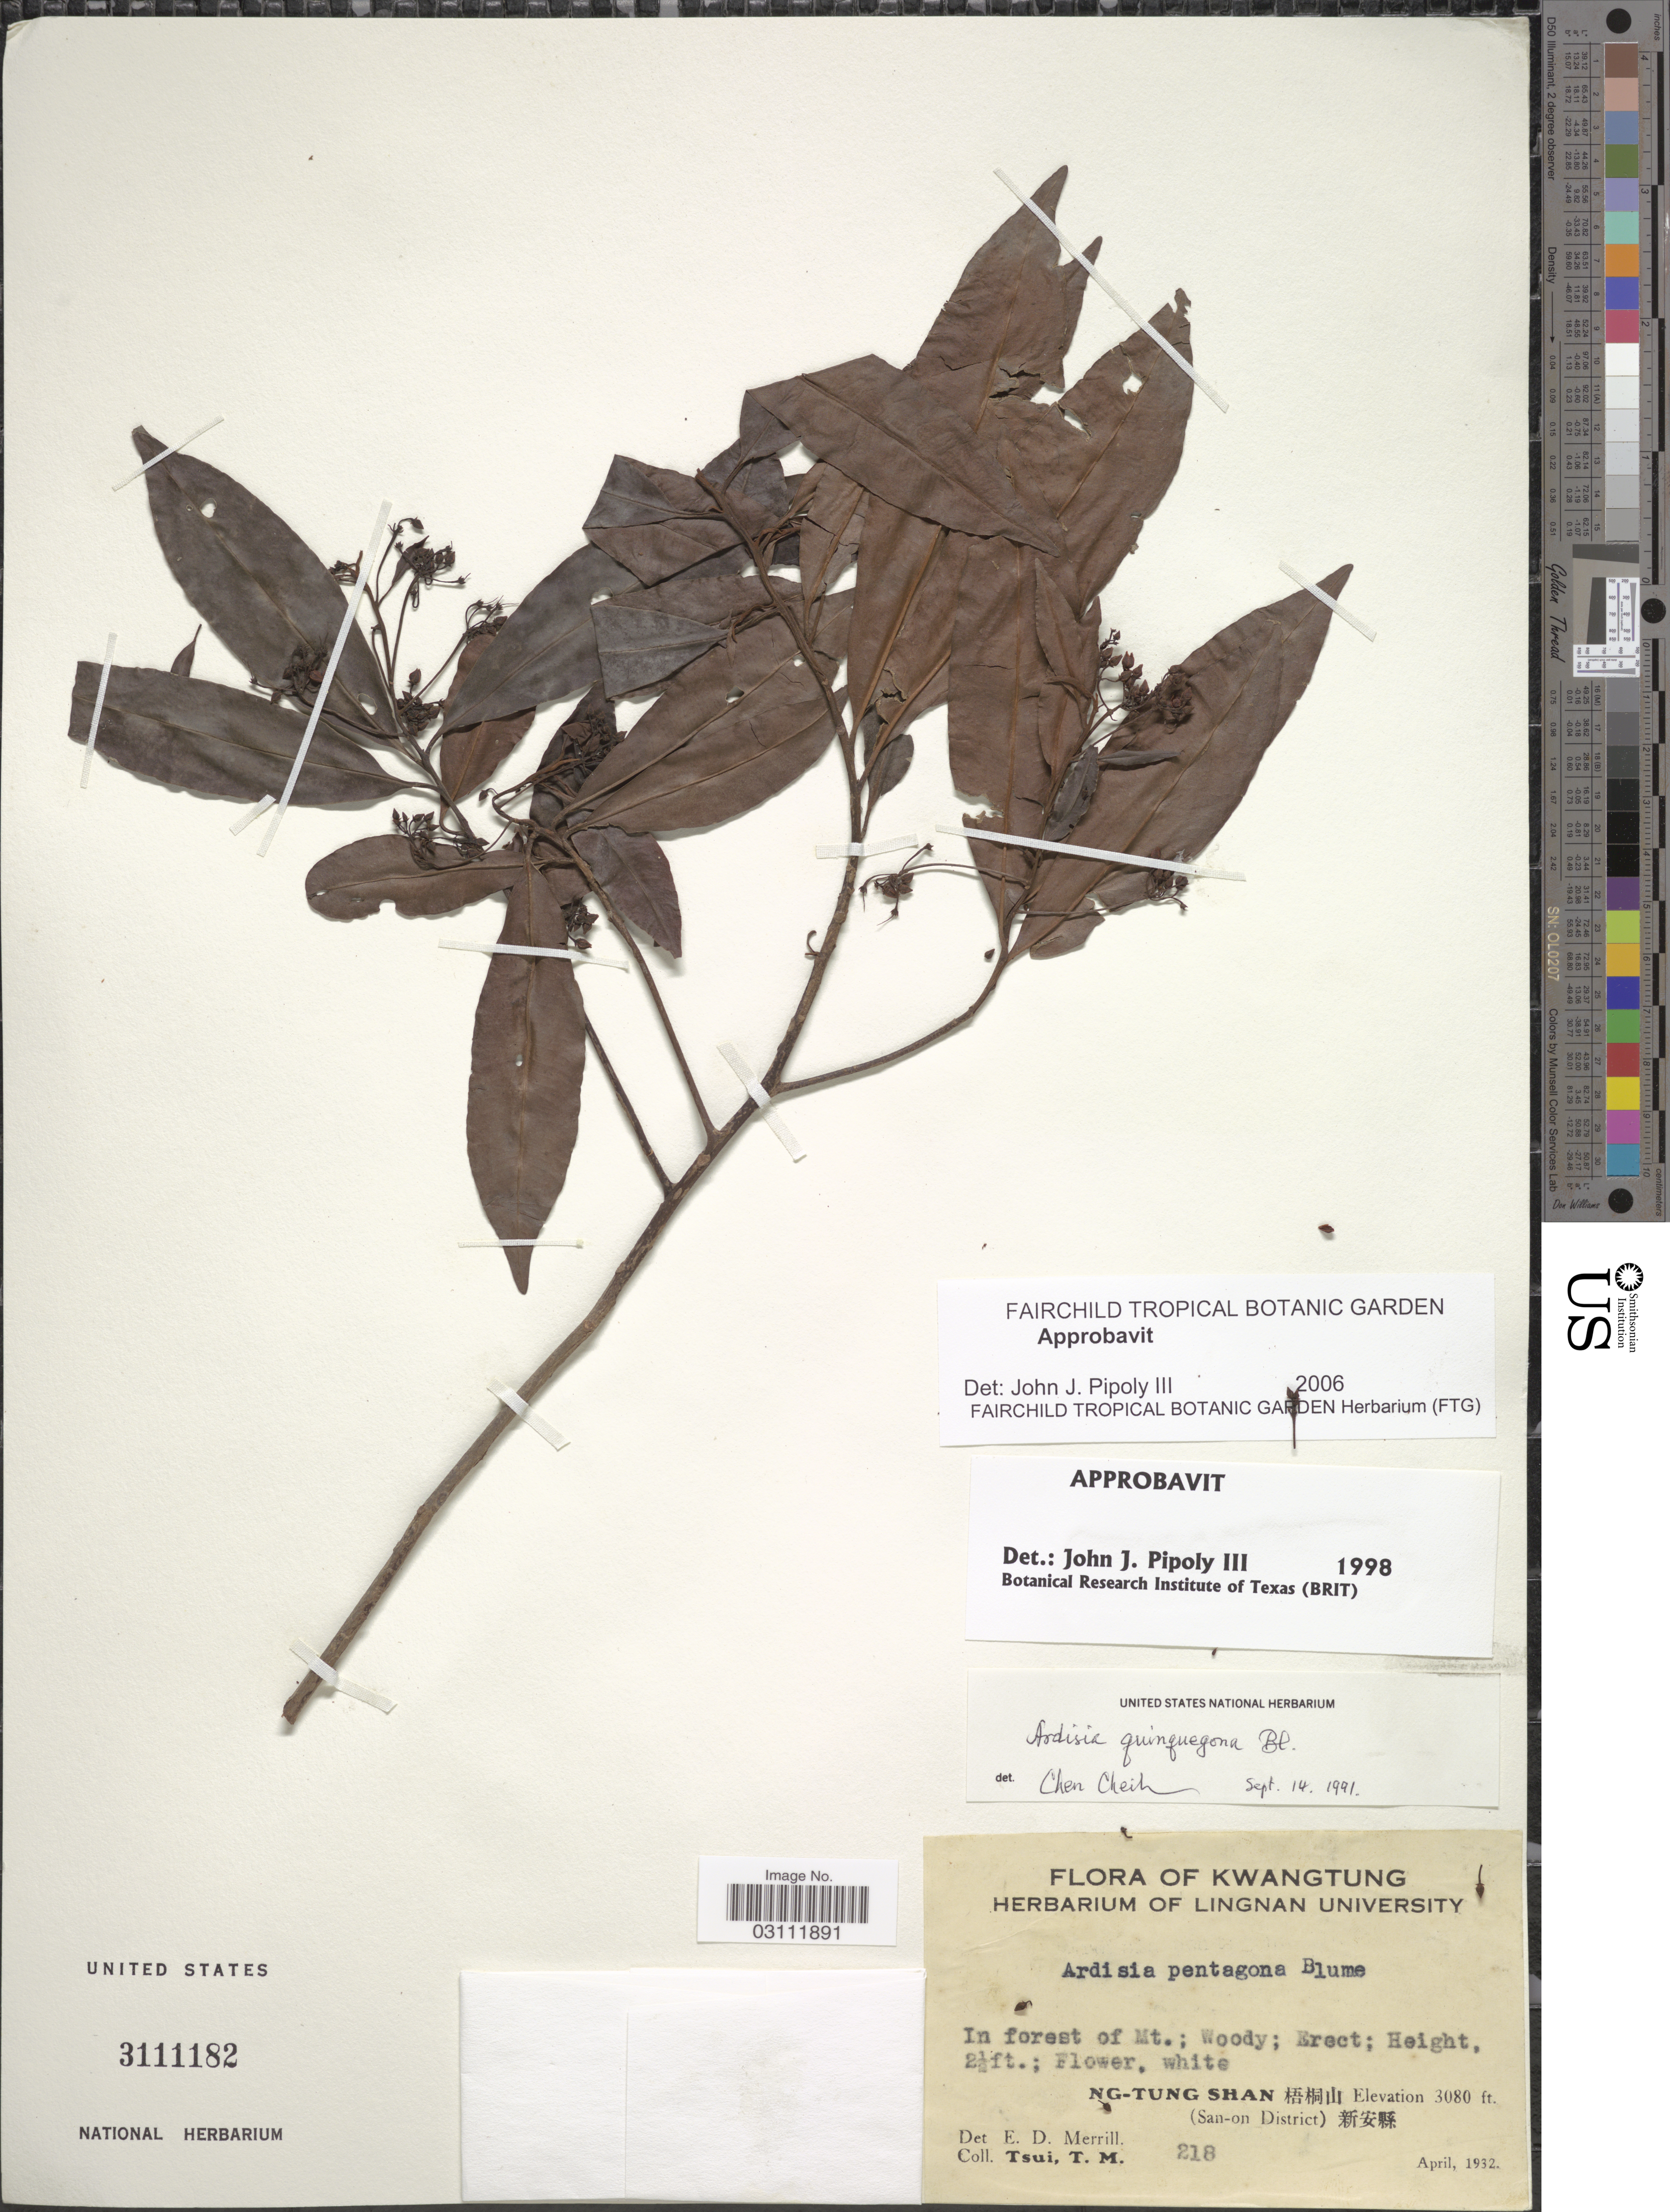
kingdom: Plantae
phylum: Tracheophyta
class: Magnoliopsida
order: Ericales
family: Primulaceae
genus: Ardisia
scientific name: Ardisia quinquegona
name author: Blume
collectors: T. Tsui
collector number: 218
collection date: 1932-04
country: China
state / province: Guangdong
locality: Kwangtung. Ng-Tung Shan. (San-on District).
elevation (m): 939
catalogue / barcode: US 3111182